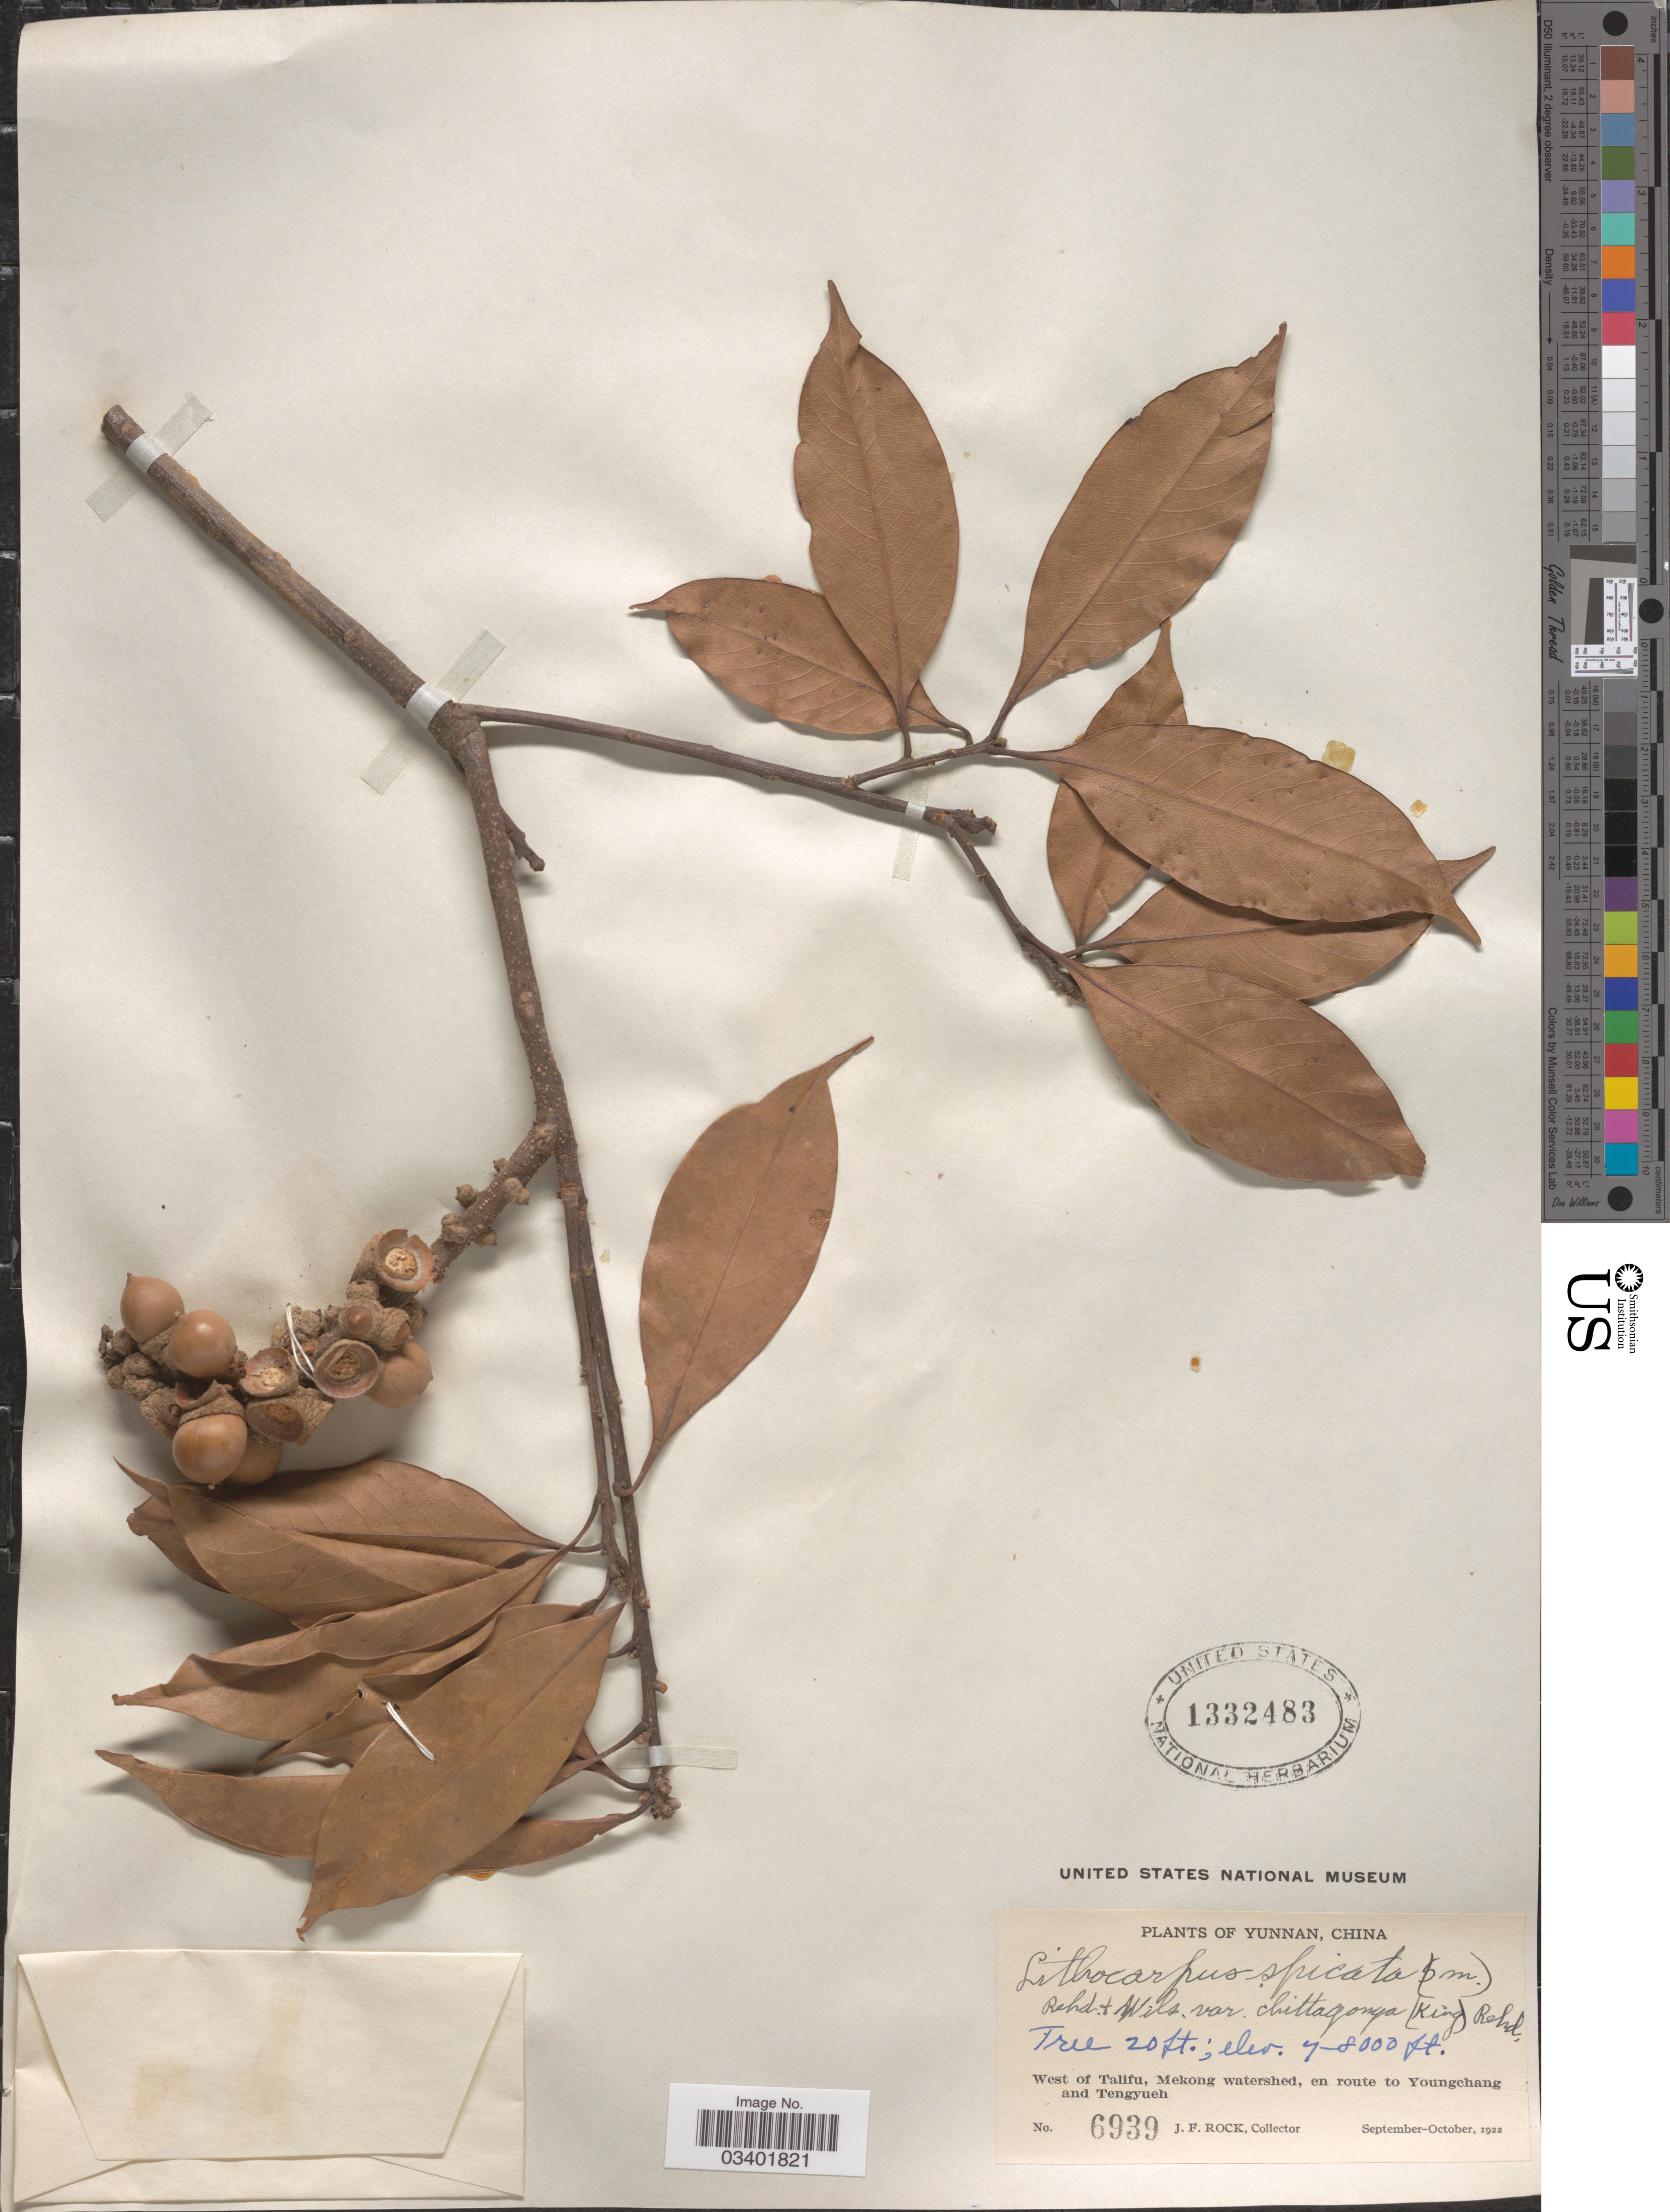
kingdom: Plantae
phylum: Tracheophyta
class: Magnoliopsida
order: Fagales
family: Fagaceae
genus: Lithocarpus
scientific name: Lithocarpus elegans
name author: (Blume) Hatus. ex Soepadmo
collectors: J. Rock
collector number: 6939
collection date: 1922-09/1922-10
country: China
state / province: Yunnan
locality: West of Talifu, Mekong watershed, en route to Youngchang and Tengyueh.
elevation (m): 2134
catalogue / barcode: US 1332483